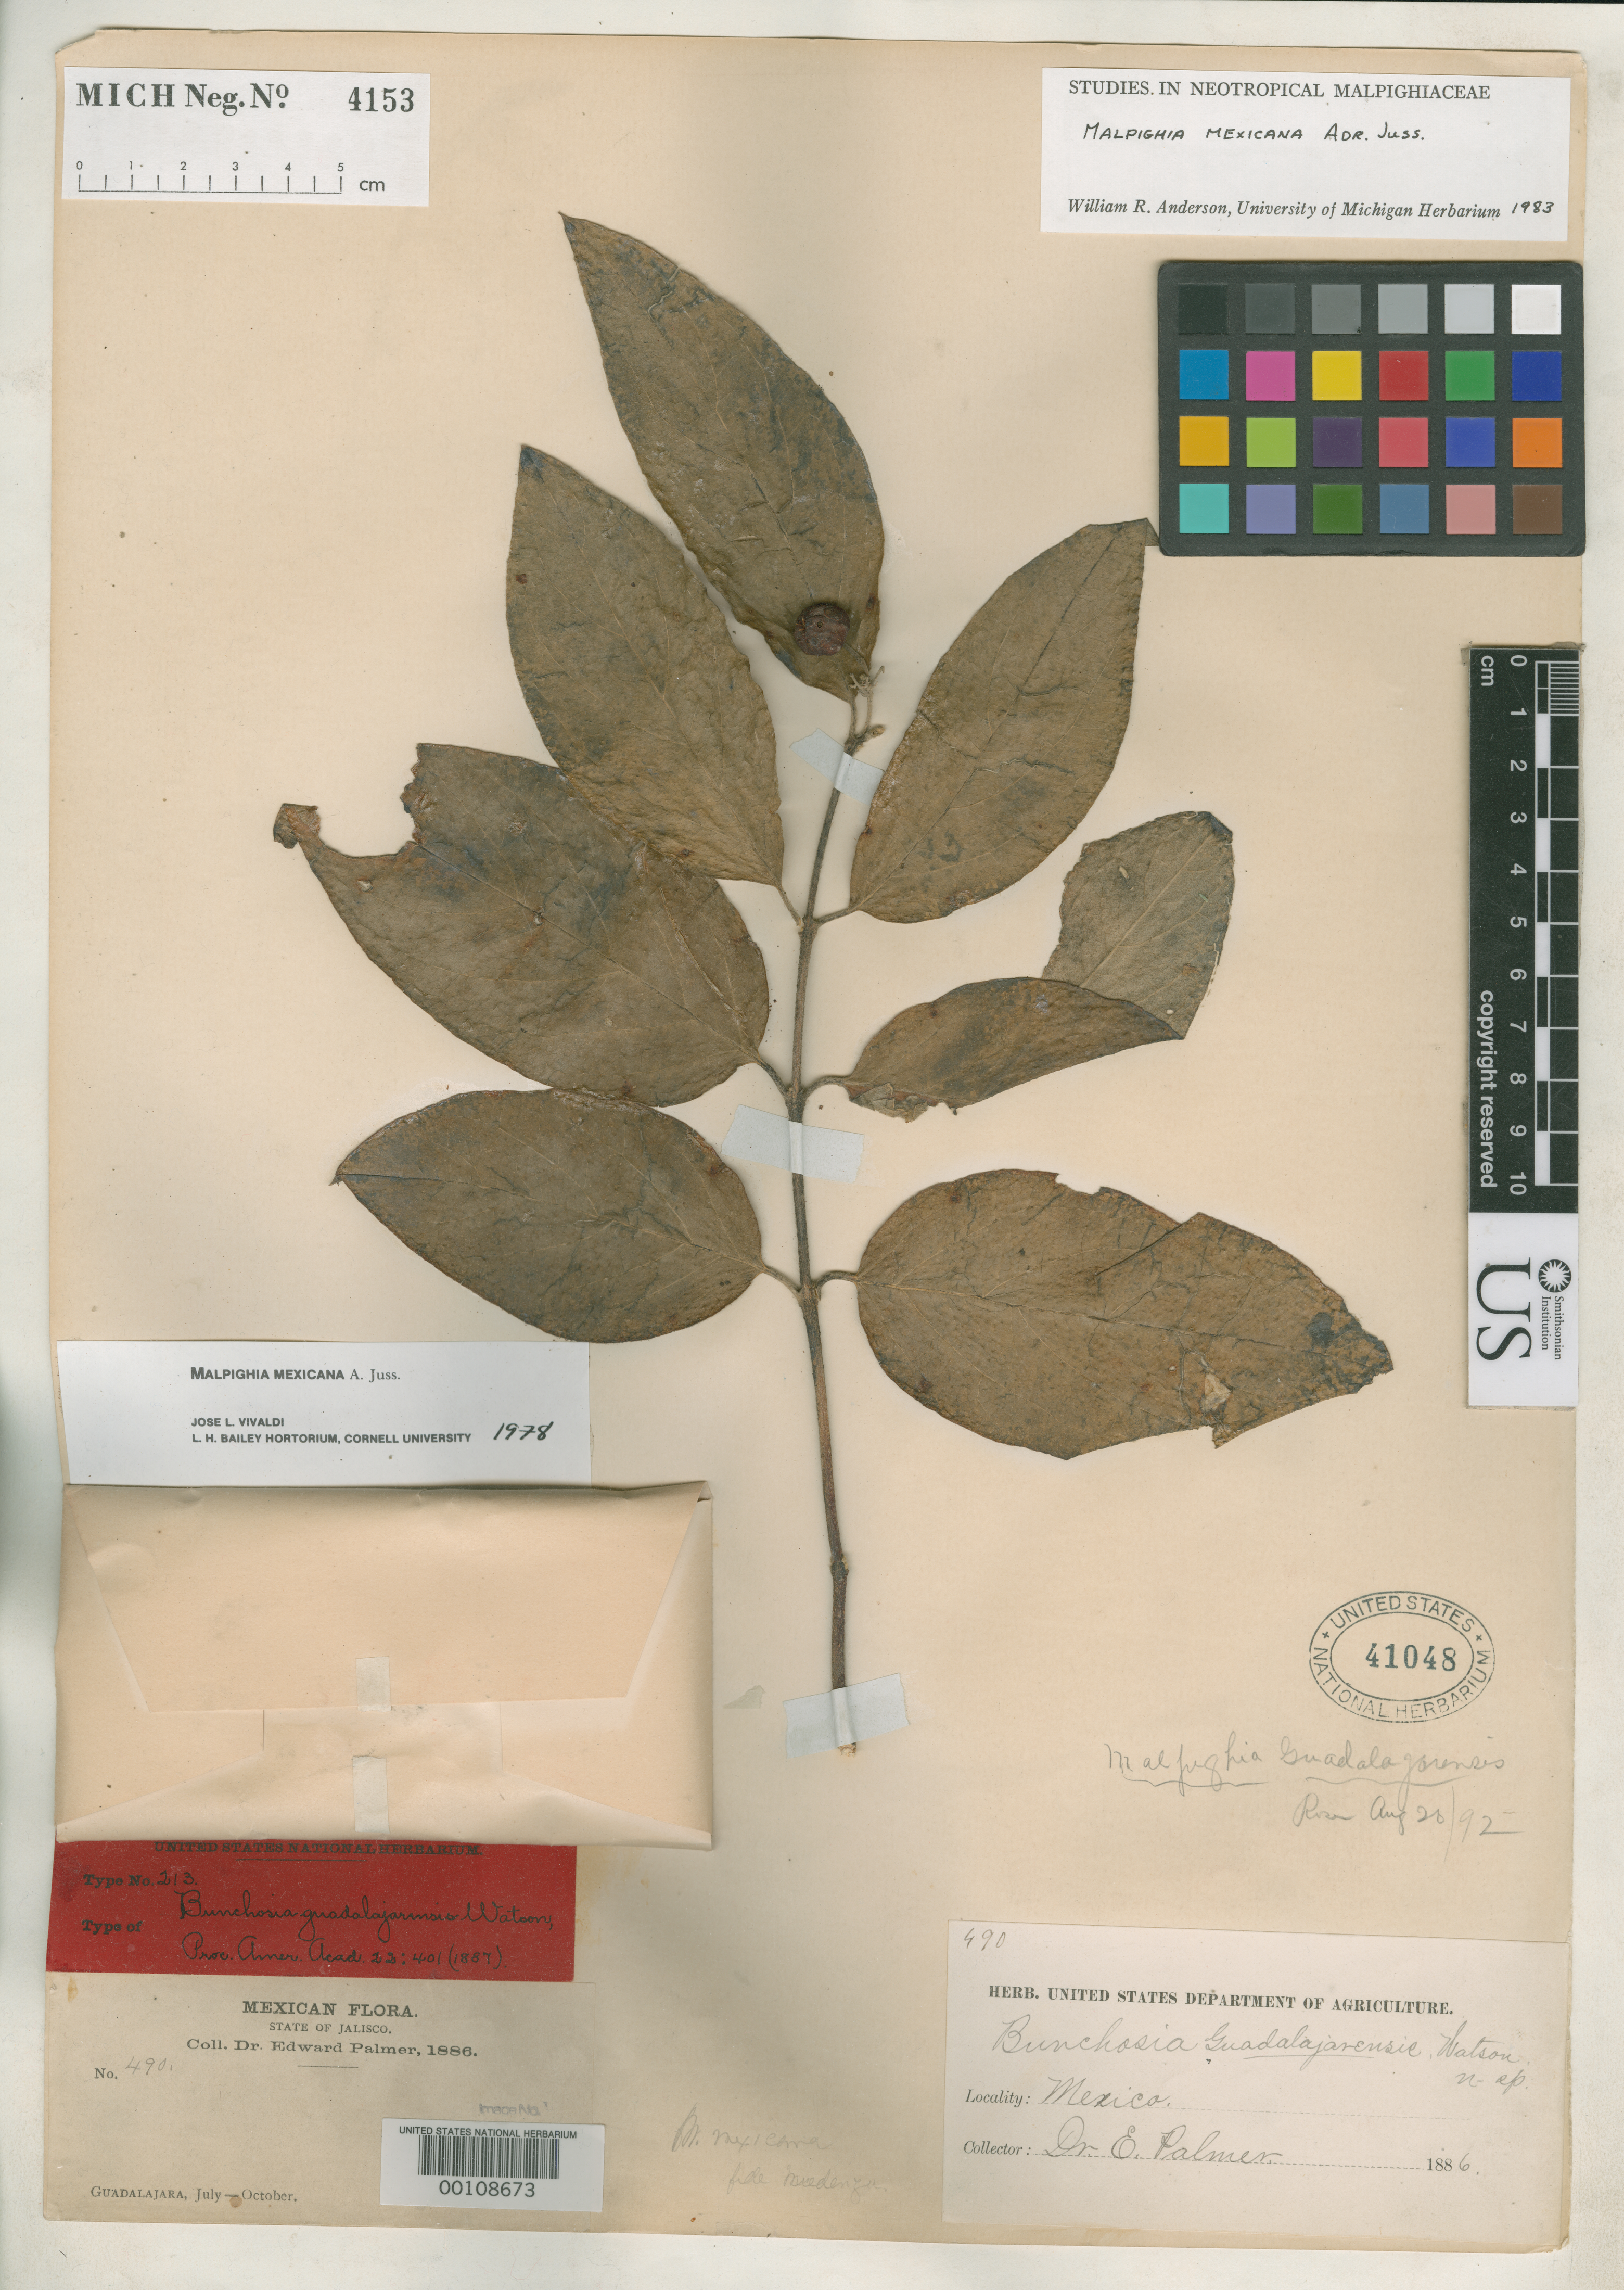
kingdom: Plantae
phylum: Tracheophyta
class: Magnoliopsida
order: Malpighiales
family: Malpighiaceae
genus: Bunchosia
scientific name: Bunchosia guadalajarensis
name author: S. Watson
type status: Isotype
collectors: E. Palmer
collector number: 490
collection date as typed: Jul 1886 to -- Oct 1886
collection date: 1886-07/1886-10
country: Mexico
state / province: Jalisco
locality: Guadalajara.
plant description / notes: Currently accepted name as cited by F.K. Meyer, Phanerog. Monogr. 23: 203-206 (2000).; Meyer (2000) cites holotype (as "n.v.") at US, but surely in error; holotype is almost certainly at GH.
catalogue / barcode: US 41048